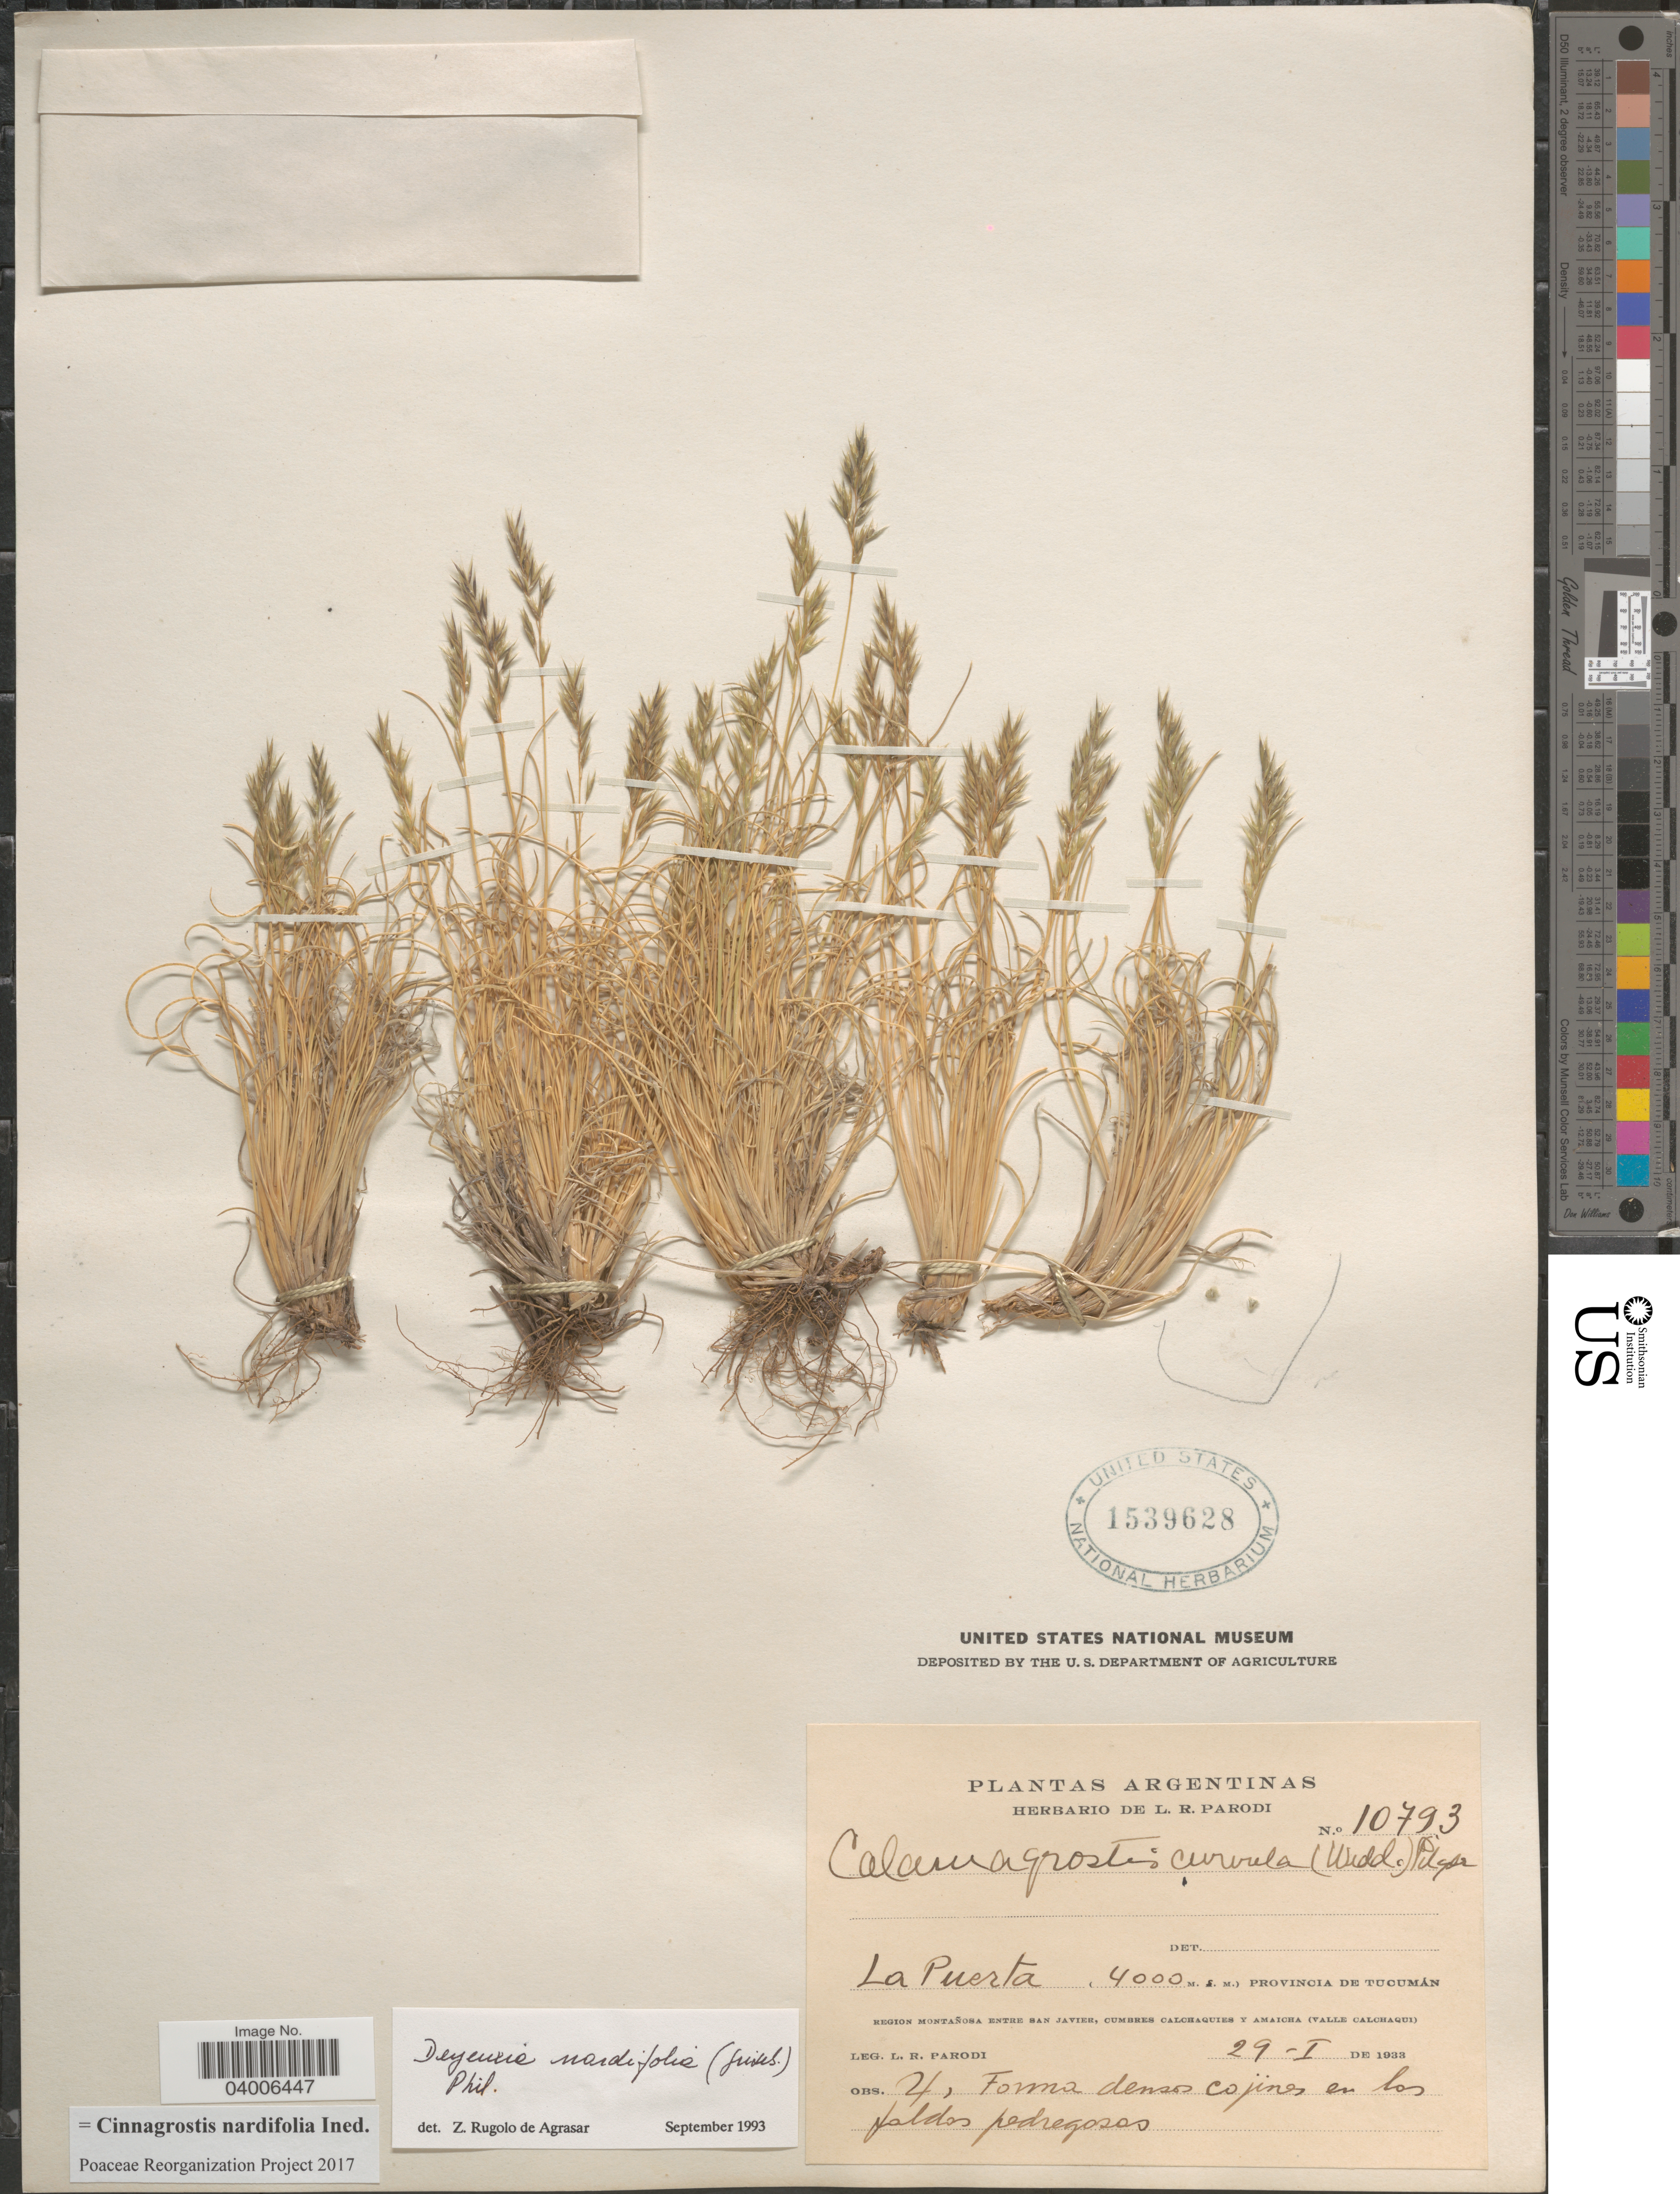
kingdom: Plantae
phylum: Tracheophyta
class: Liliopsida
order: Poales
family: Poaceae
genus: Cinnagrostis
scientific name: Cinnagrostis velutina var. nardifolia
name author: (Griseb.) P.M. Peterson et al.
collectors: L. R. Parodi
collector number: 10793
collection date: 1933-01-29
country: Argentina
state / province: Tucuman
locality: La Puerta. Region montañosa entre San Javier, cumbres Calchaquies y Amaicha (Valle Calchaqui).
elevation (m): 4000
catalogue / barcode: US 1539628